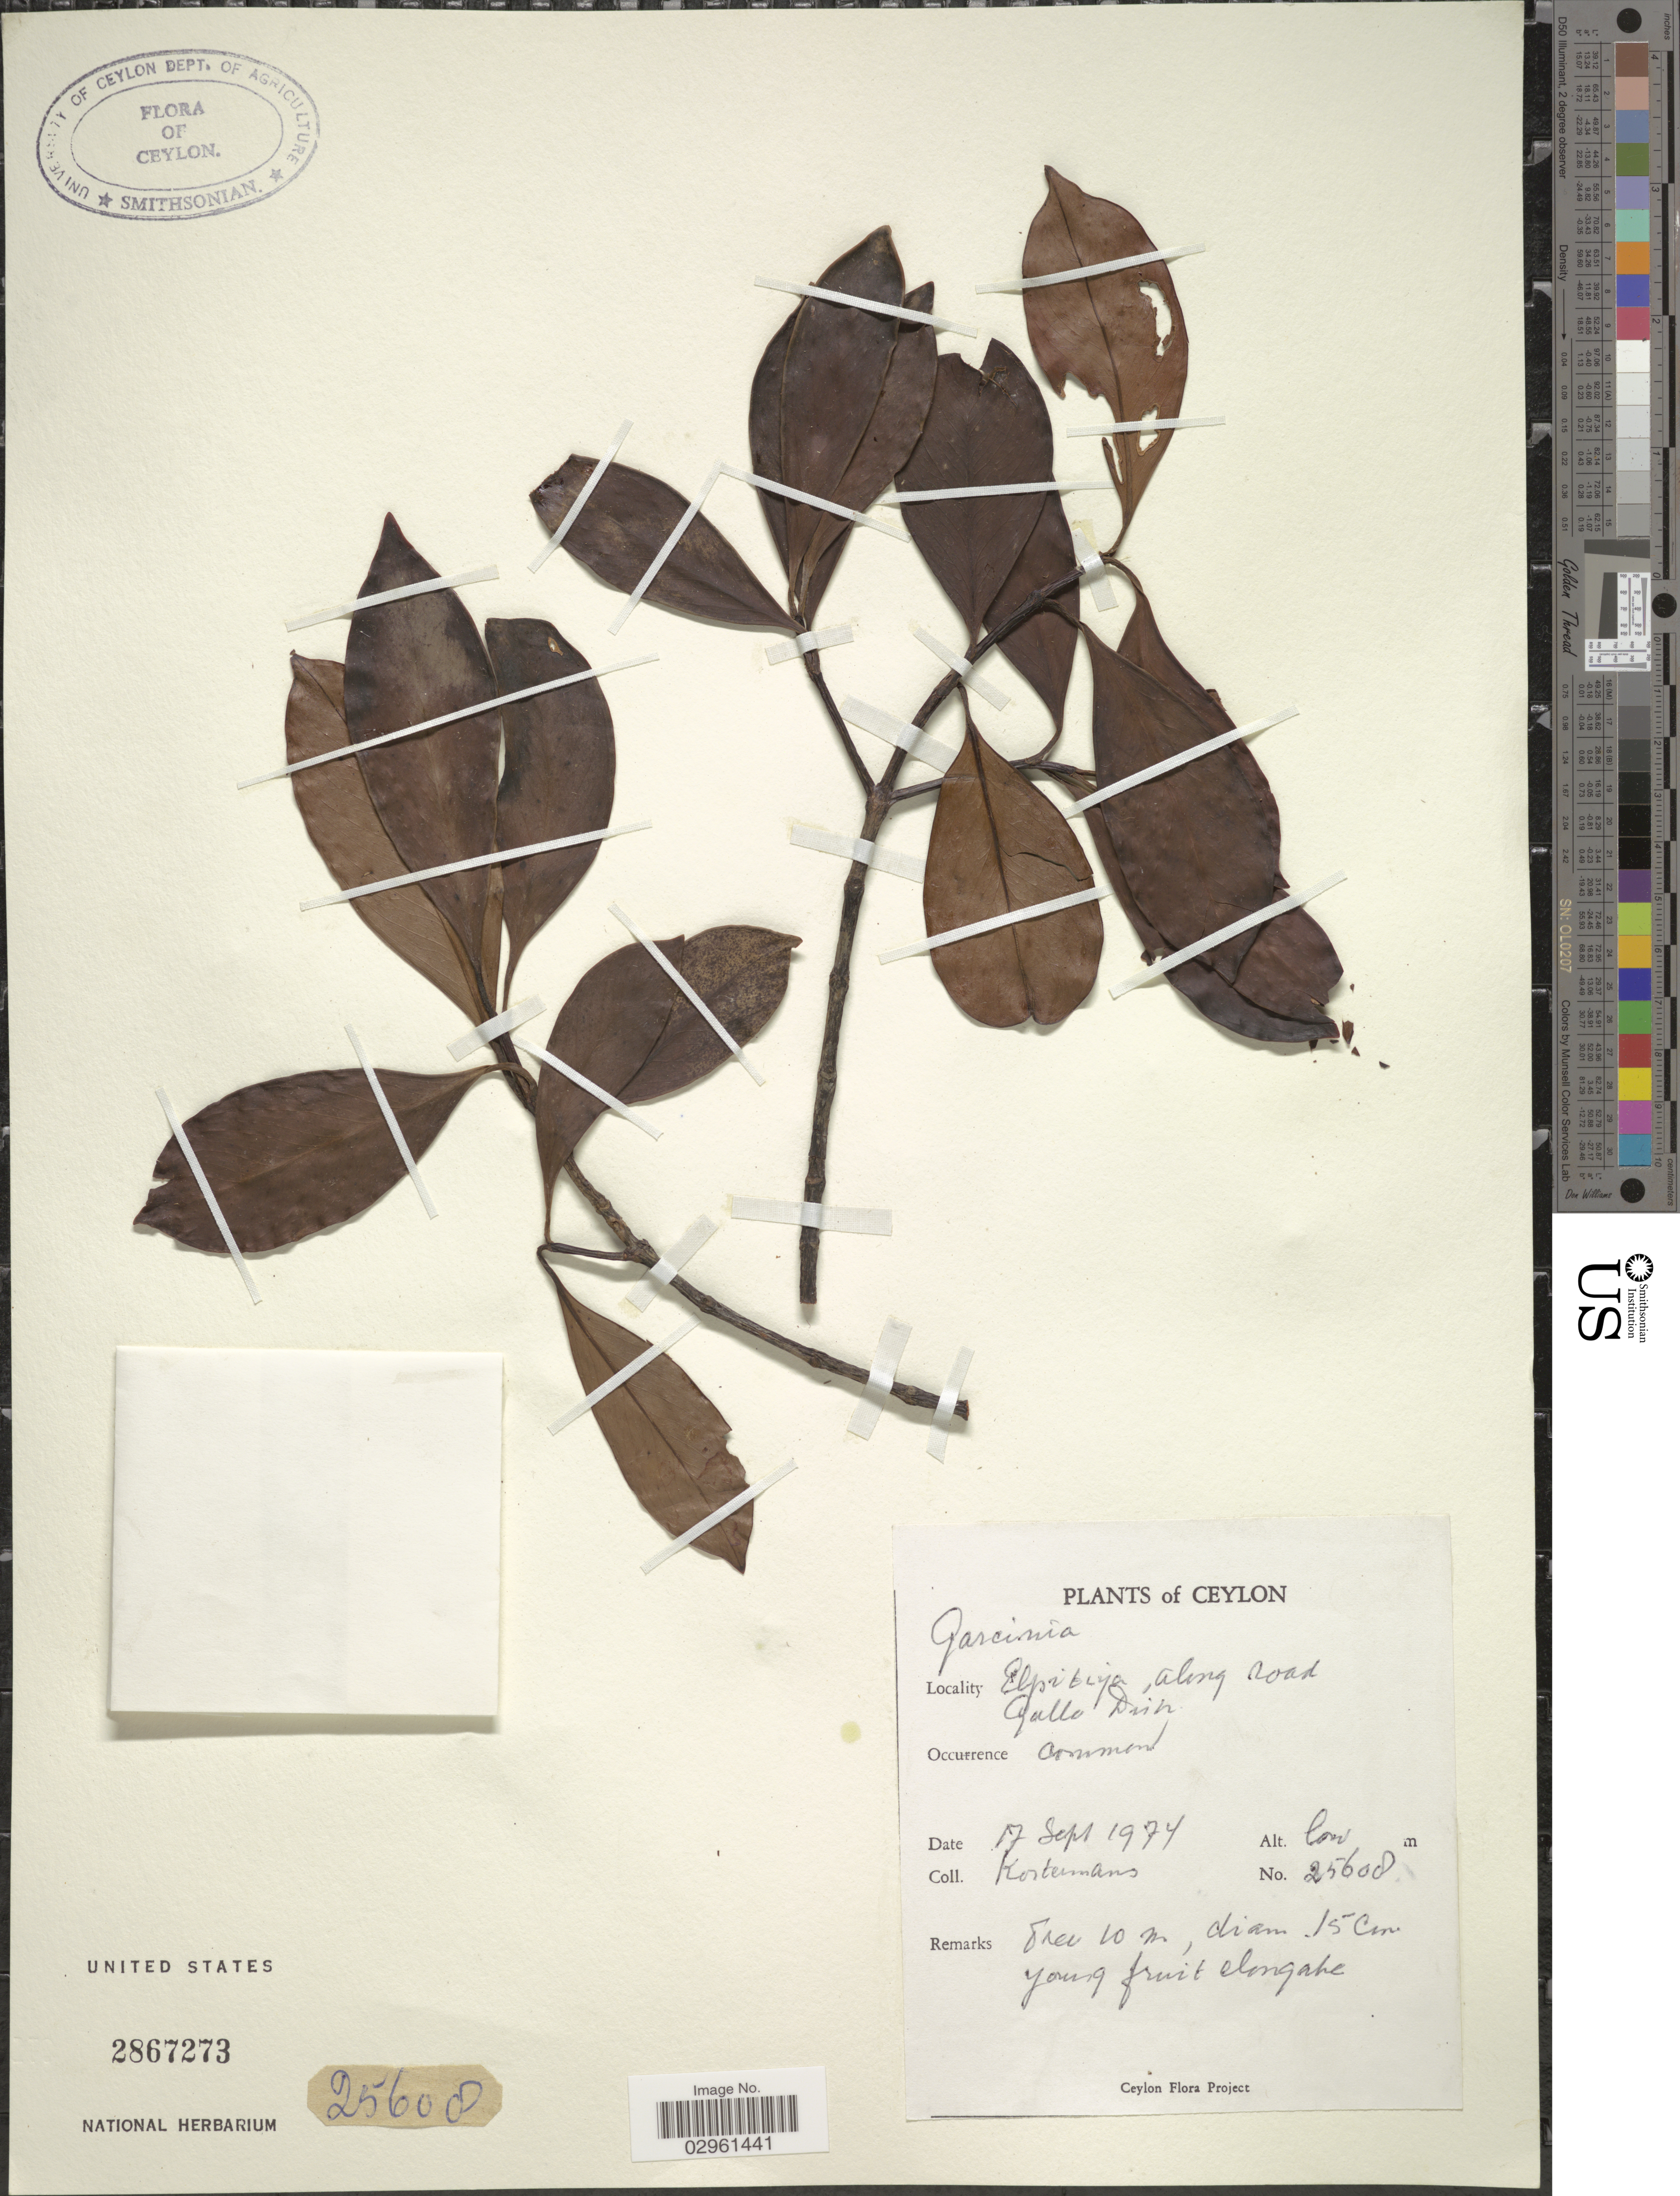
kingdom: Plantae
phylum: Tracheophyta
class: Magnoliopsida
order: Malpighiales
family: Clusiaceae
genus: Garcinia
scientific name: Garcinia sp.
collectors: Kostermans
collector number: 25608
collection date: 1974-09-17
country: Sri Lanka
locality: Ceylon. Elpitiya, along road Galle Distr.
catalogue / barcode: US 2867273